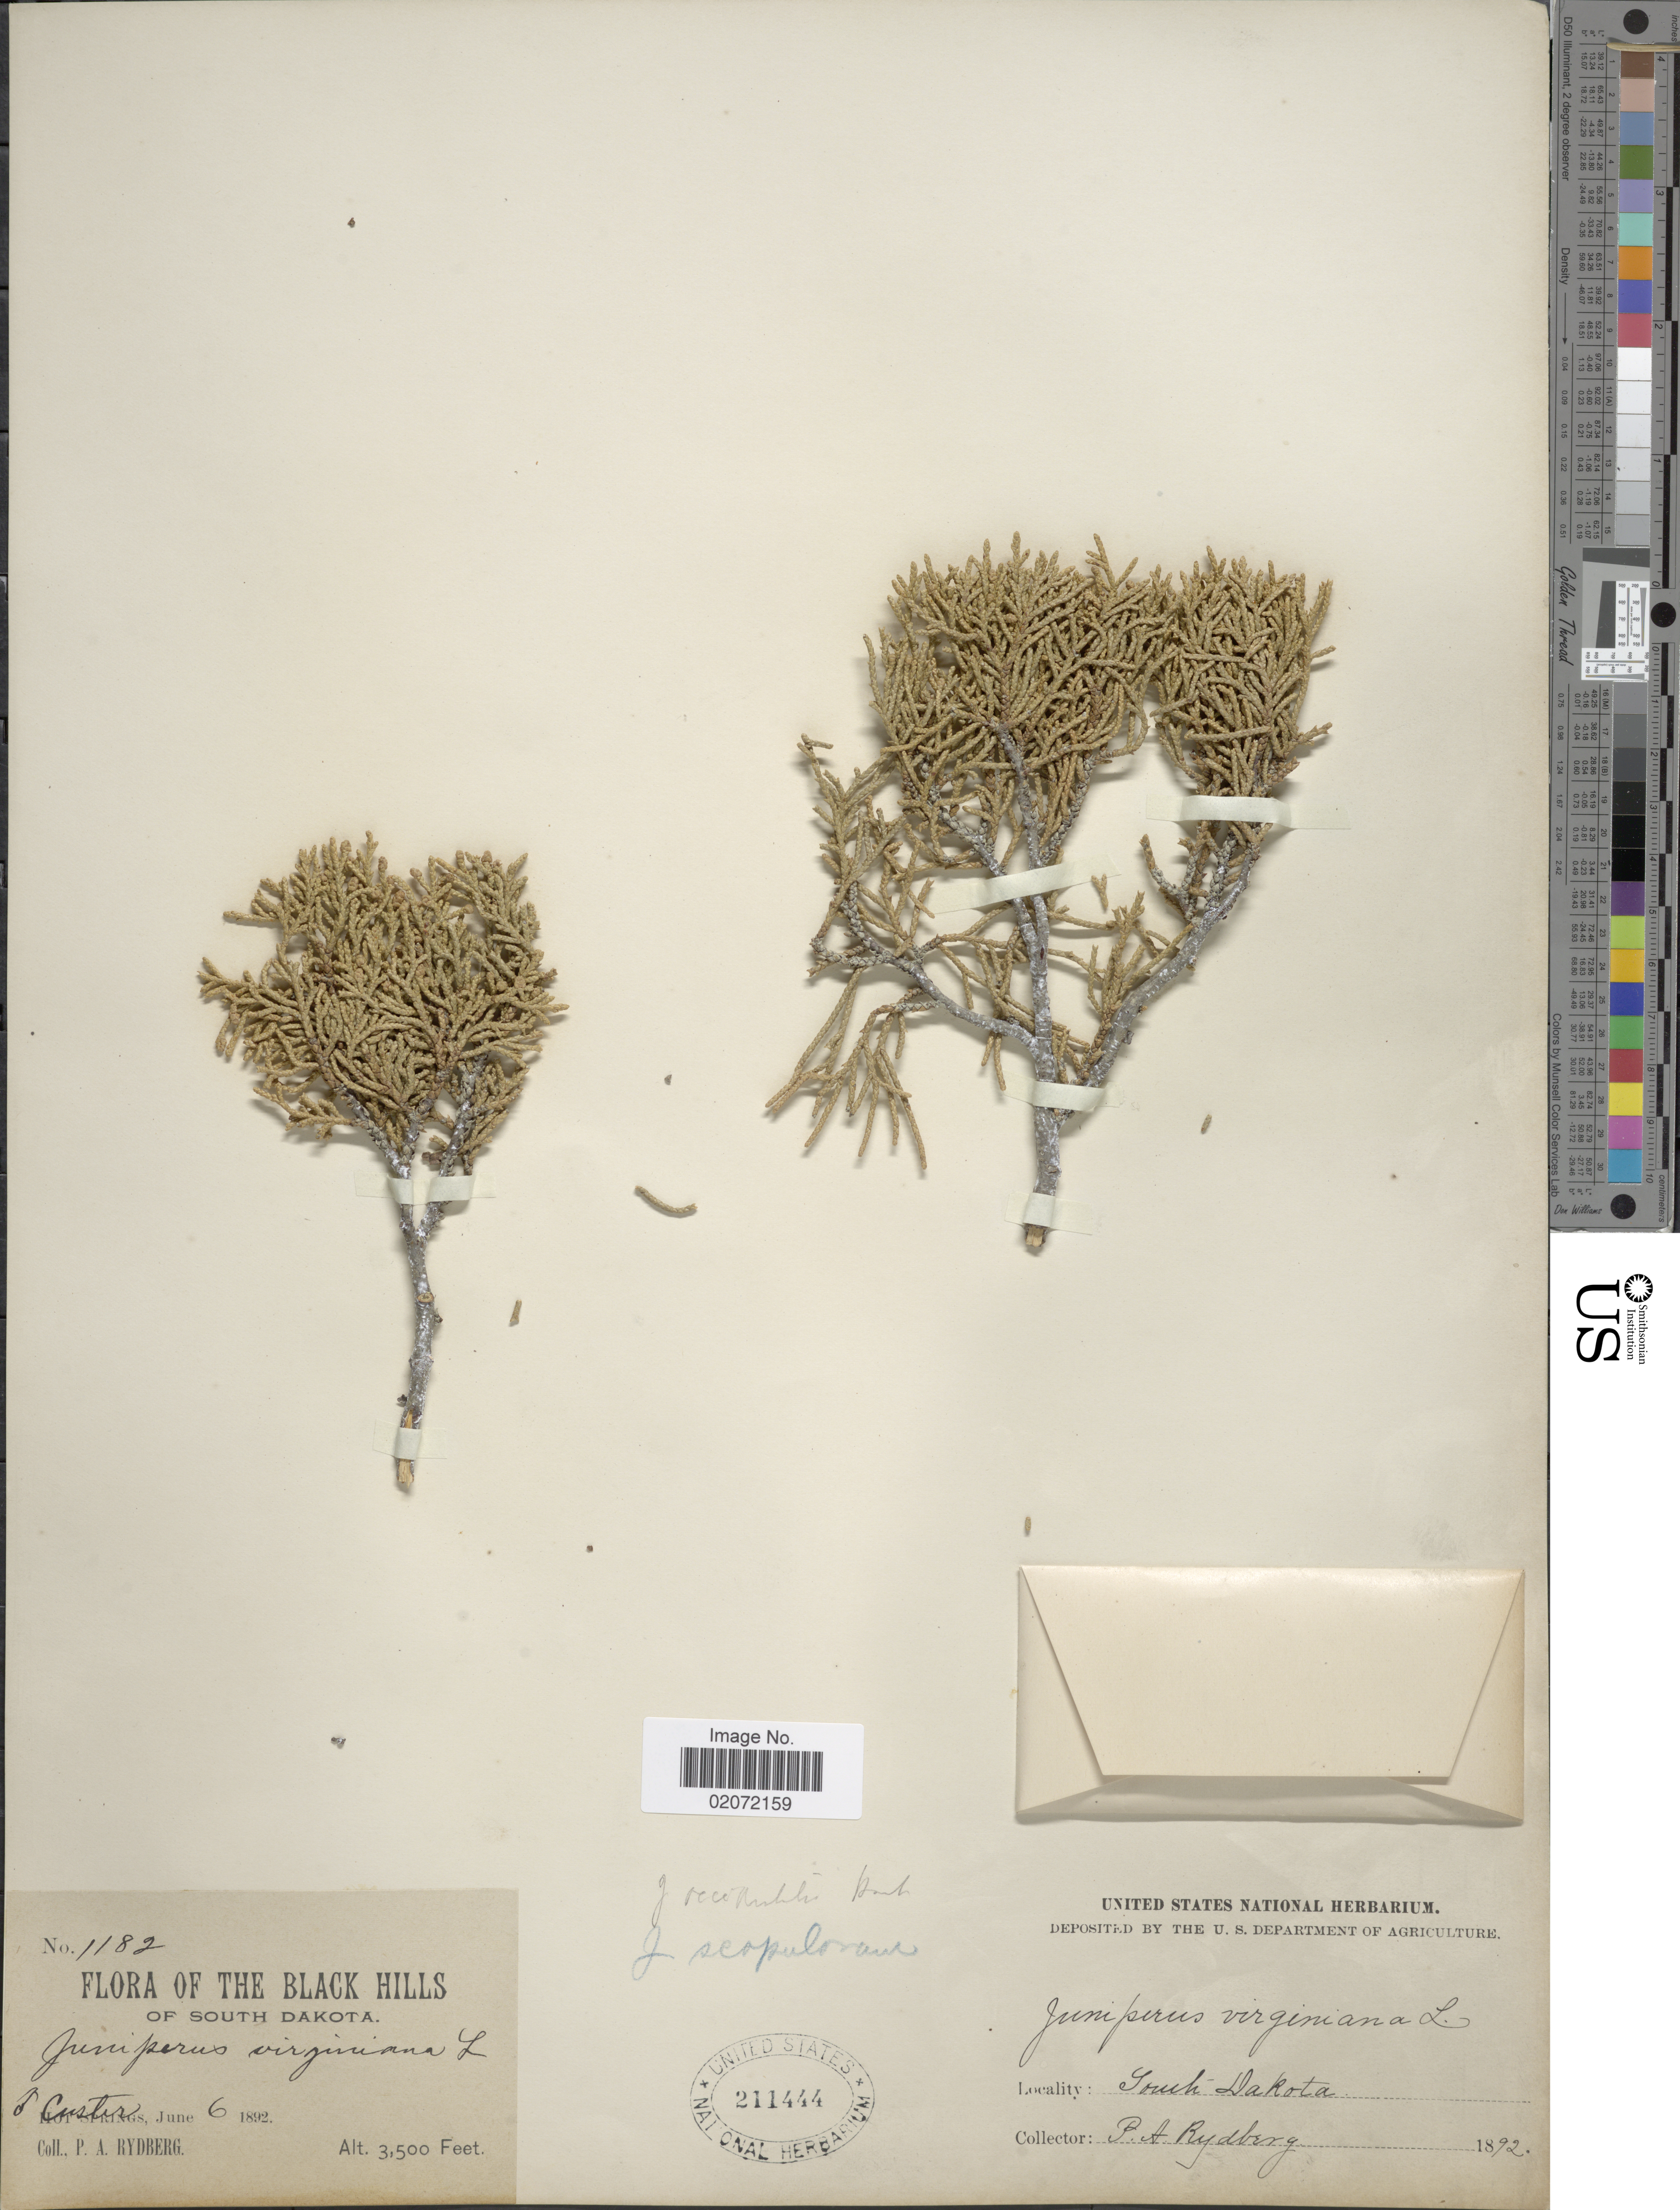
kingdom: Plantae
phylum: Tracheophyta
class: Pinopsida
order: Pinales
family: Cupressaceae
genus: Juniperus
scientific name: Juniperus virginiana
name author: L.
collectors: P. A. Rydberg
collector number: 1182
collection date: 1892-06-06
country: United States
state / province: South Dakota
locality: South Dakota. Custer.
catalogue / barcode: US 211444